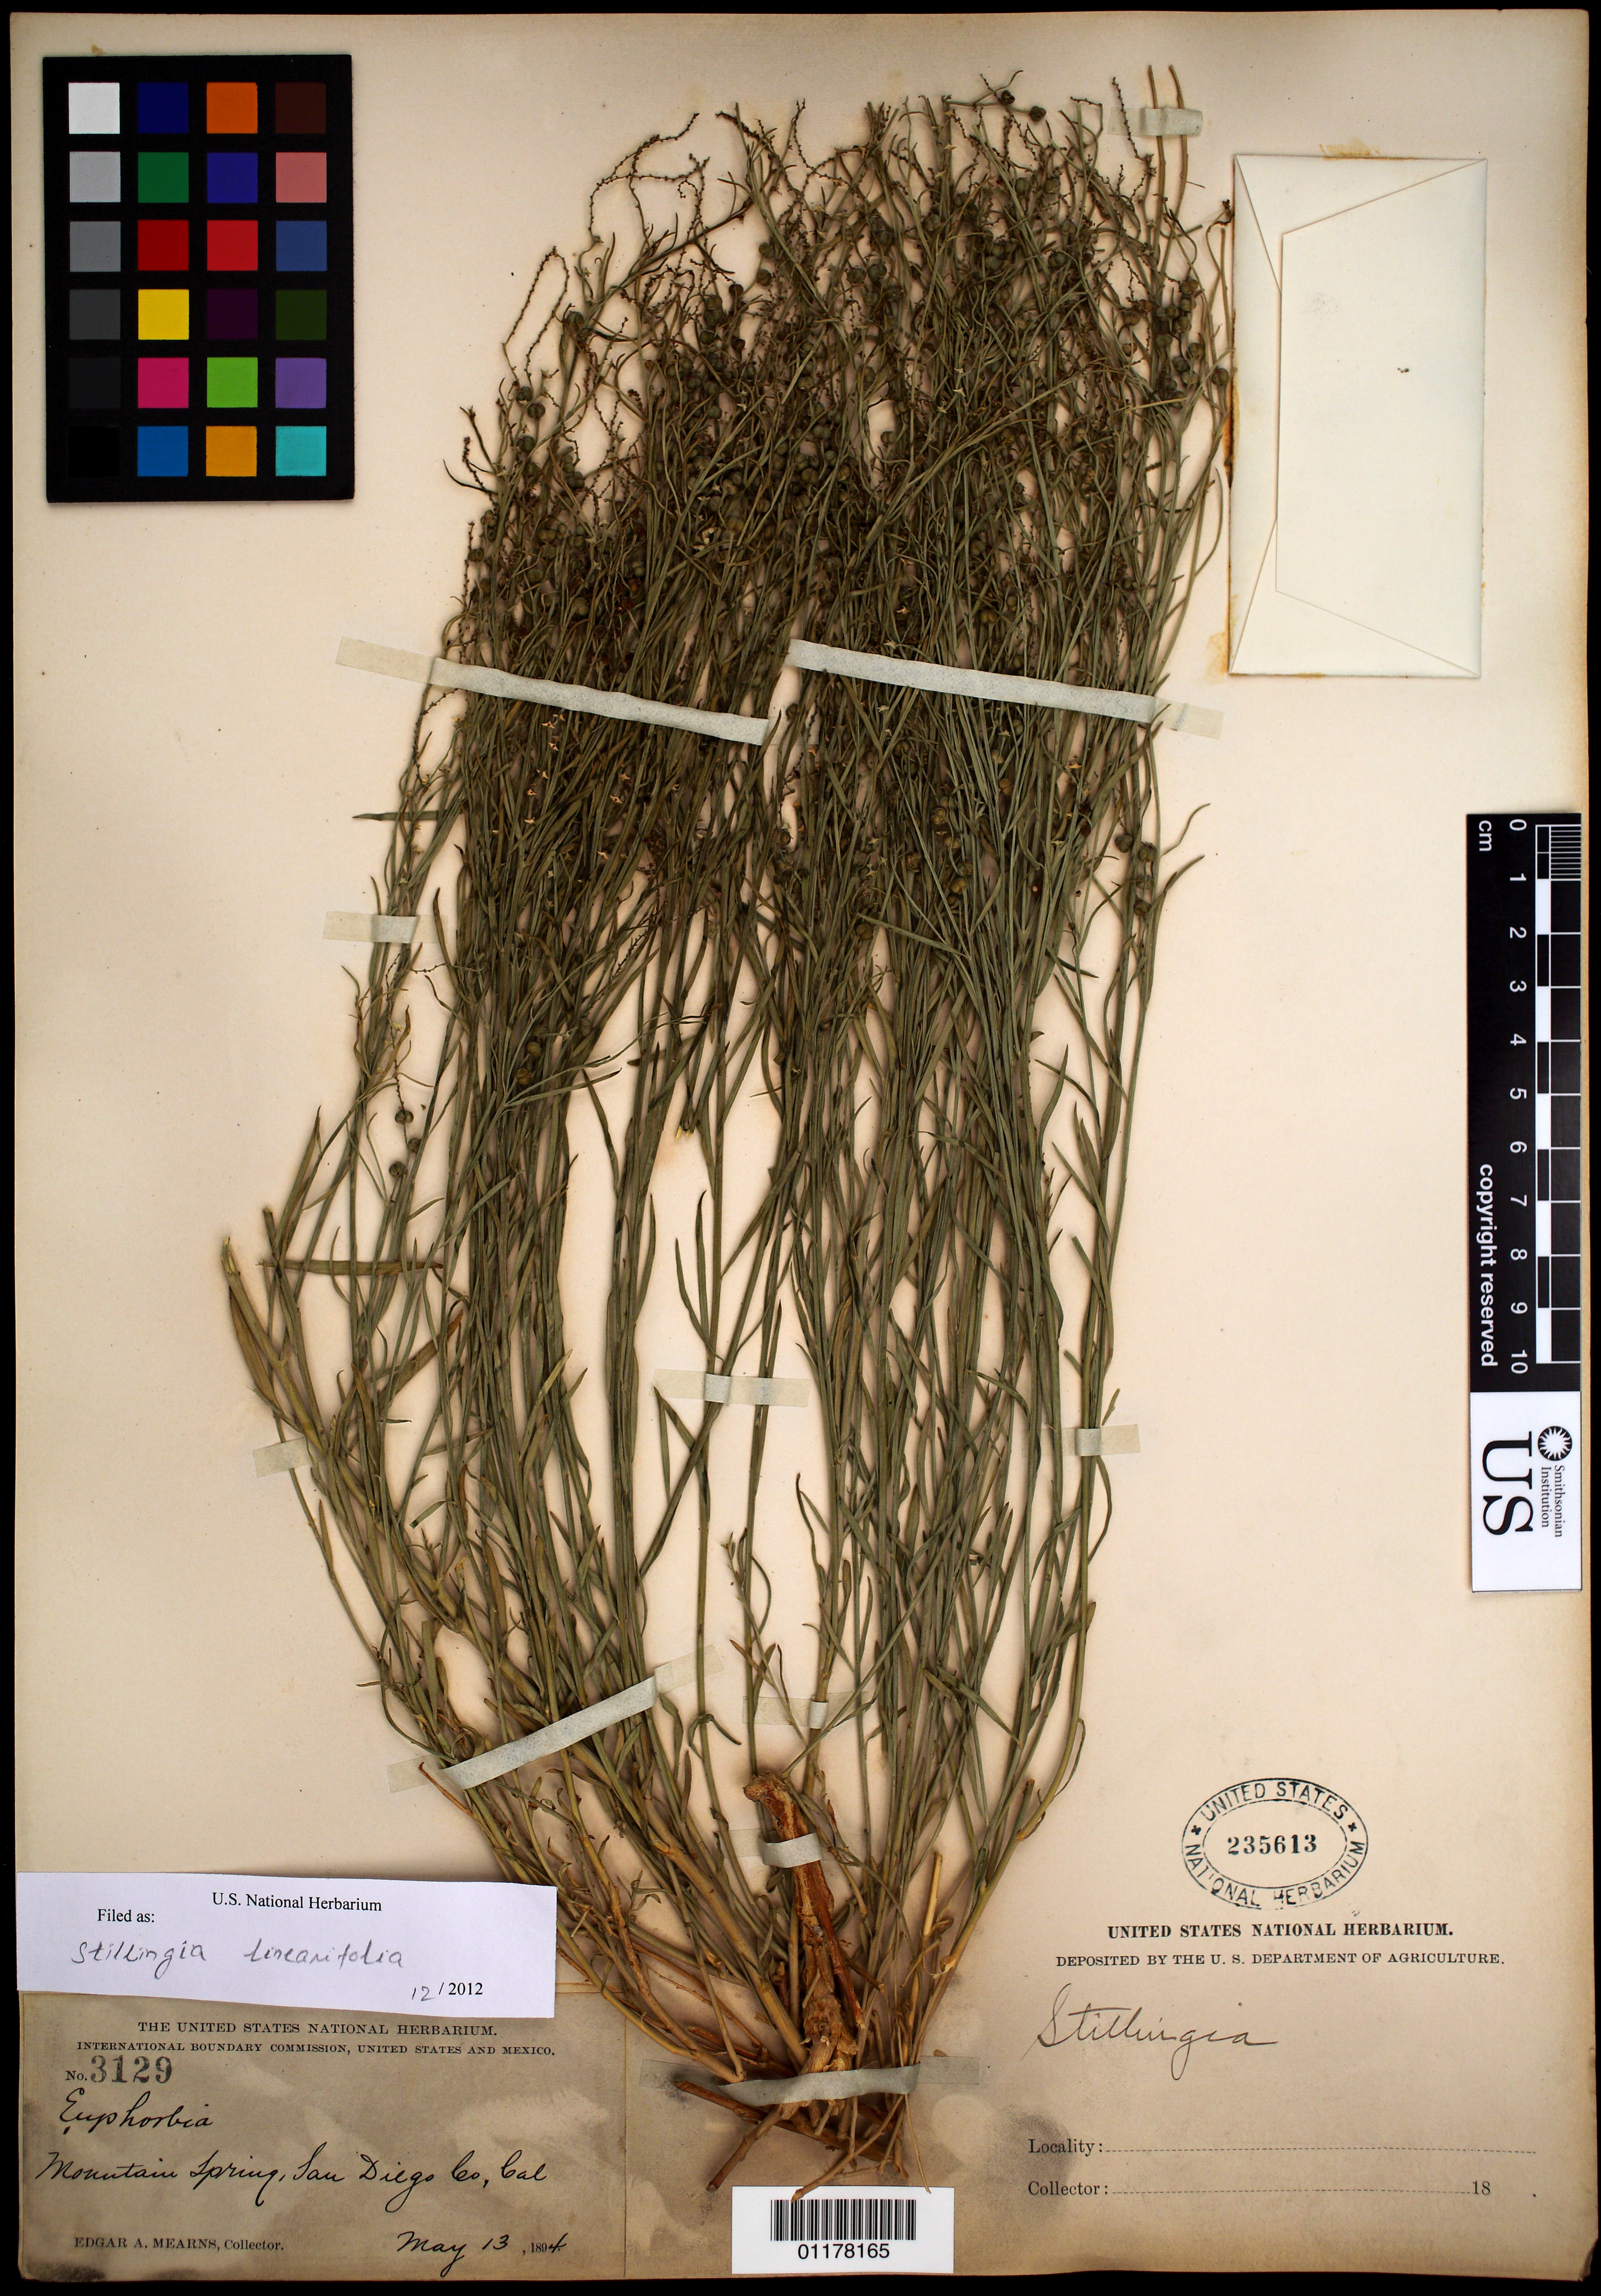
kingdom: Plantae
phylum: Tracheophyta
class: Magnoliopsida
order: Malpighiales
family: Euphorbiaceae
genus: Stillingia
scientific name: Stillingia linearifolia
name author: S. Watson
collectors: E. A. Mearns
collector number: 3129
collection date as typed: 13 May 1894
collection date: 1894-05-13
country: United States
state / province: California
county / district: San Diego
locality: Mountain spring.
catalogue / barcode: US 235613